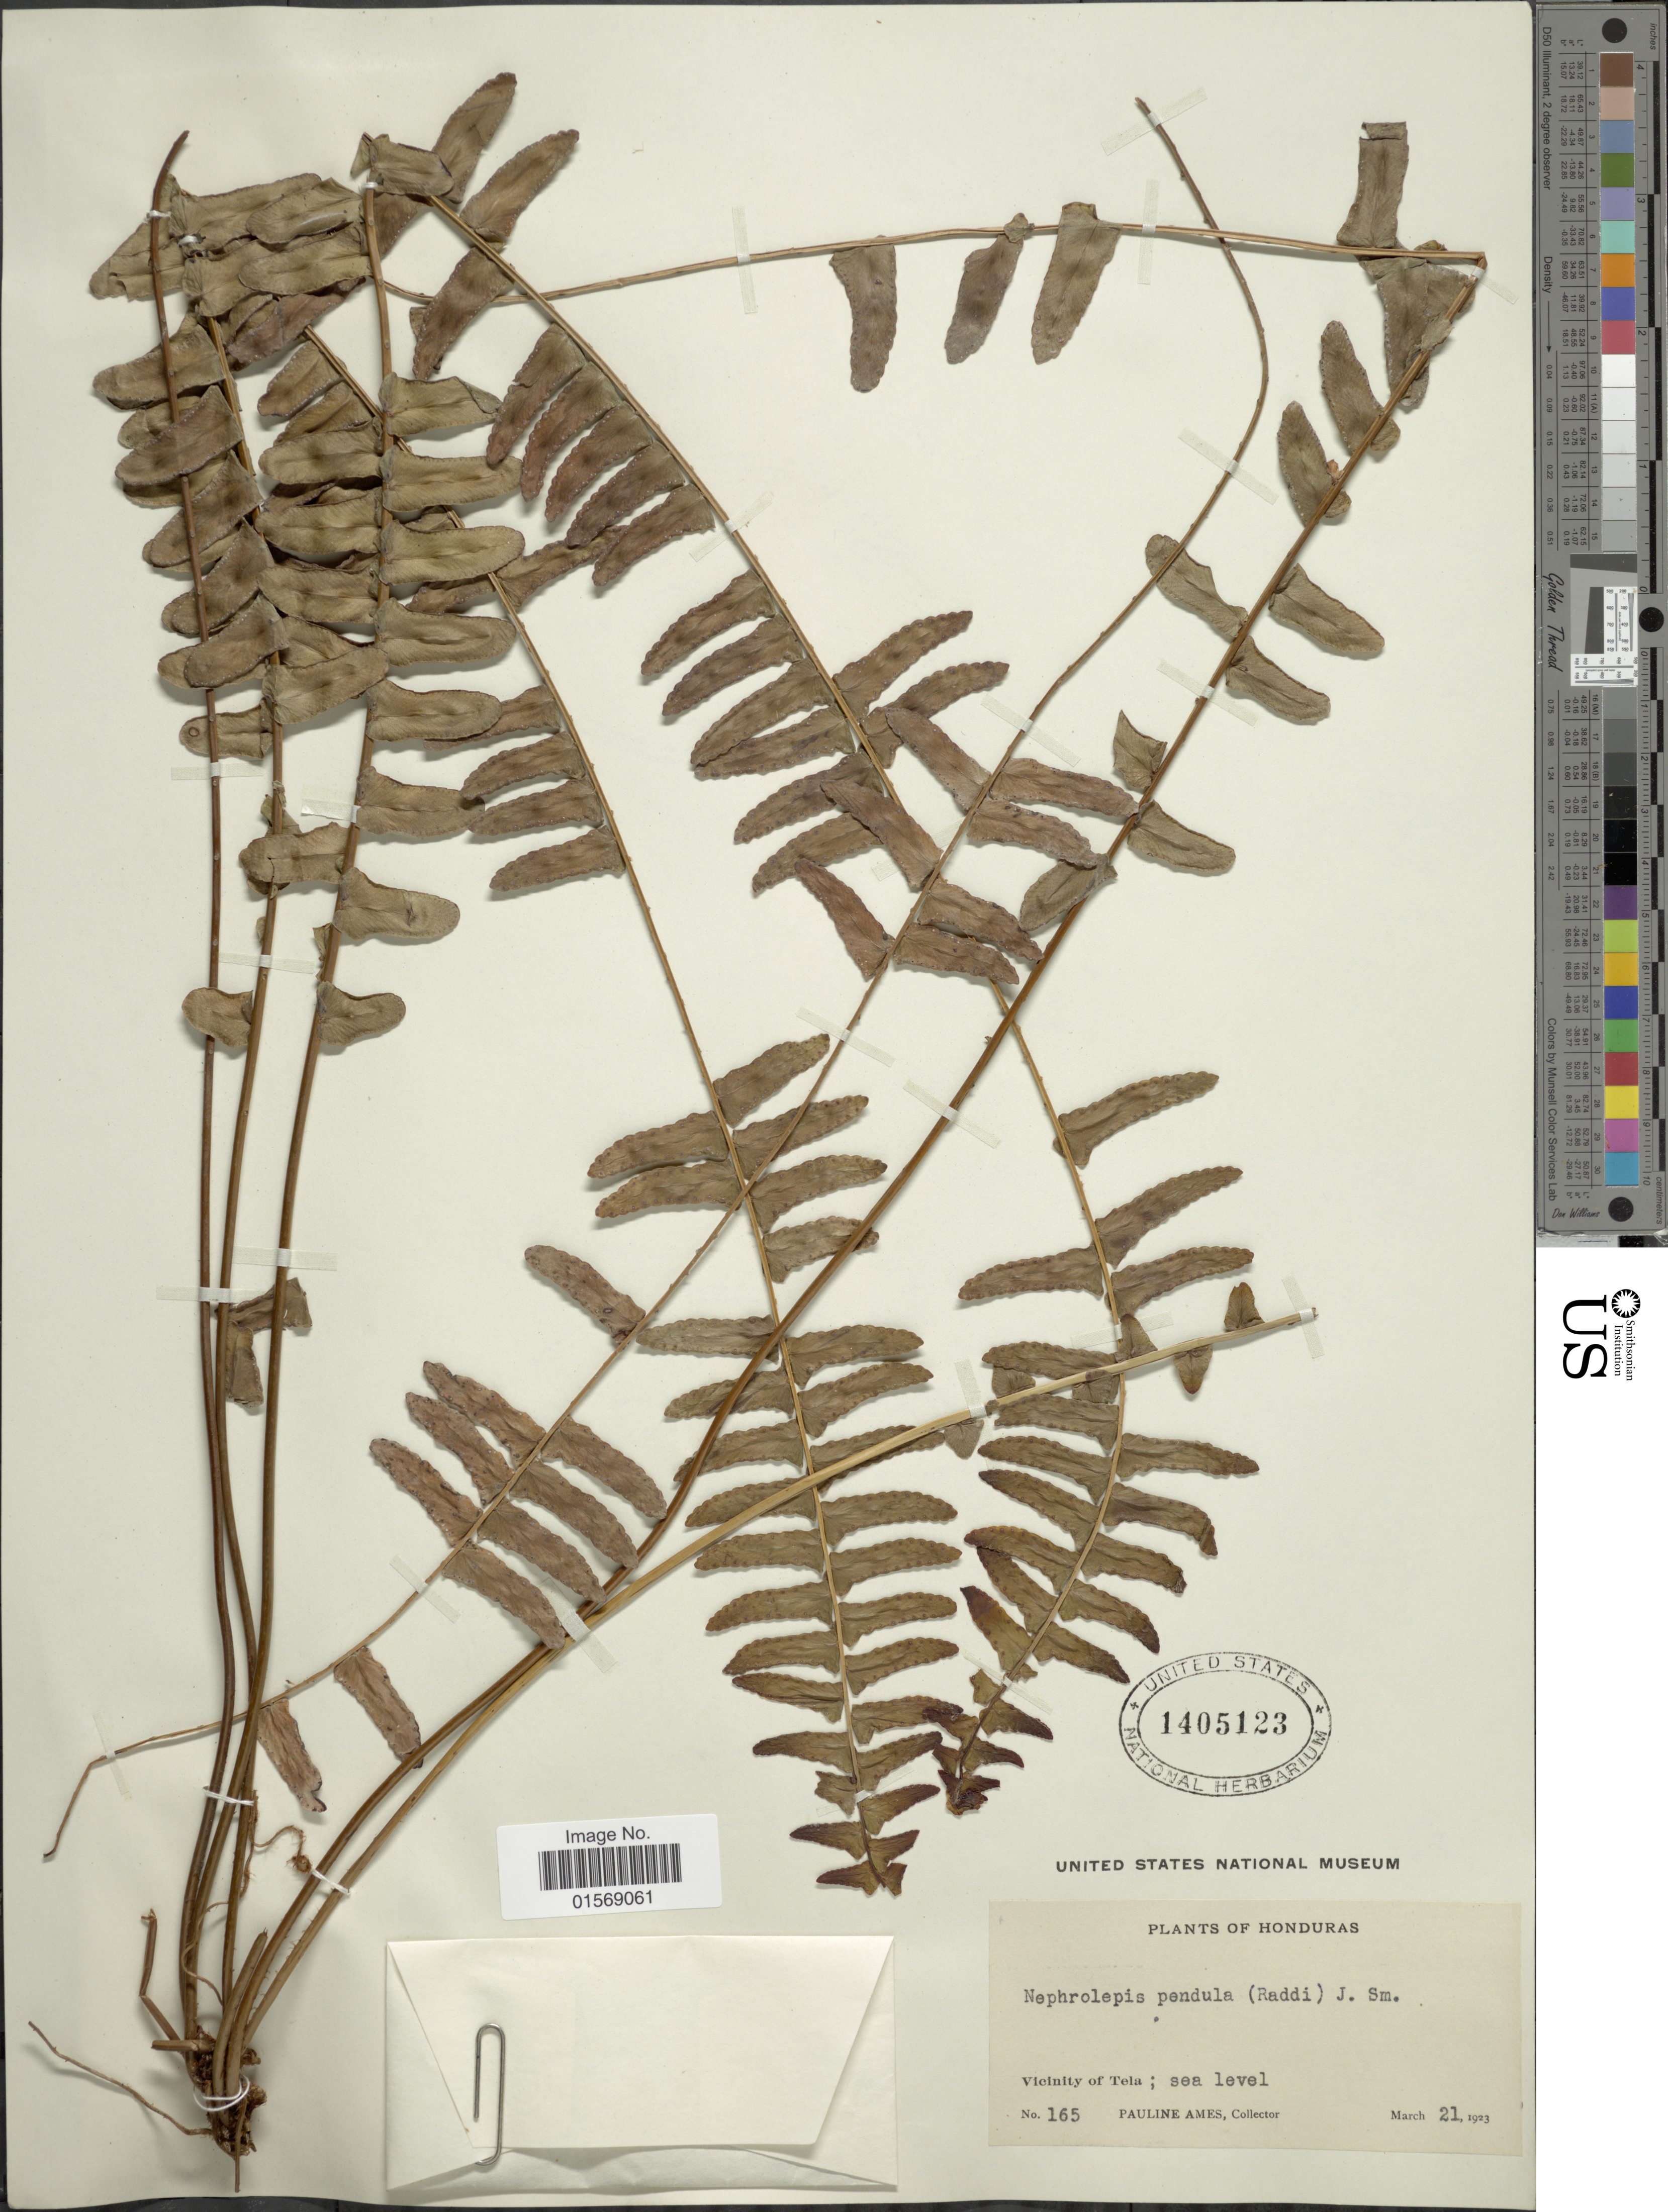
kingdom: Plantae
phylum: Tracheophyta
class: Polypodiopsida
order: Polypodiales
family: Nephrolepidaceae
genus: Nephrolepis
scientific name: Nephrolepis pendula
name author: (Raddi) J. Sm.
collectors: P. Ames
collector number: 165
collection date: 1923-03-21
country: Honduras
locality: Vicinity of Tela.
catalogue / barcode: US 1405123